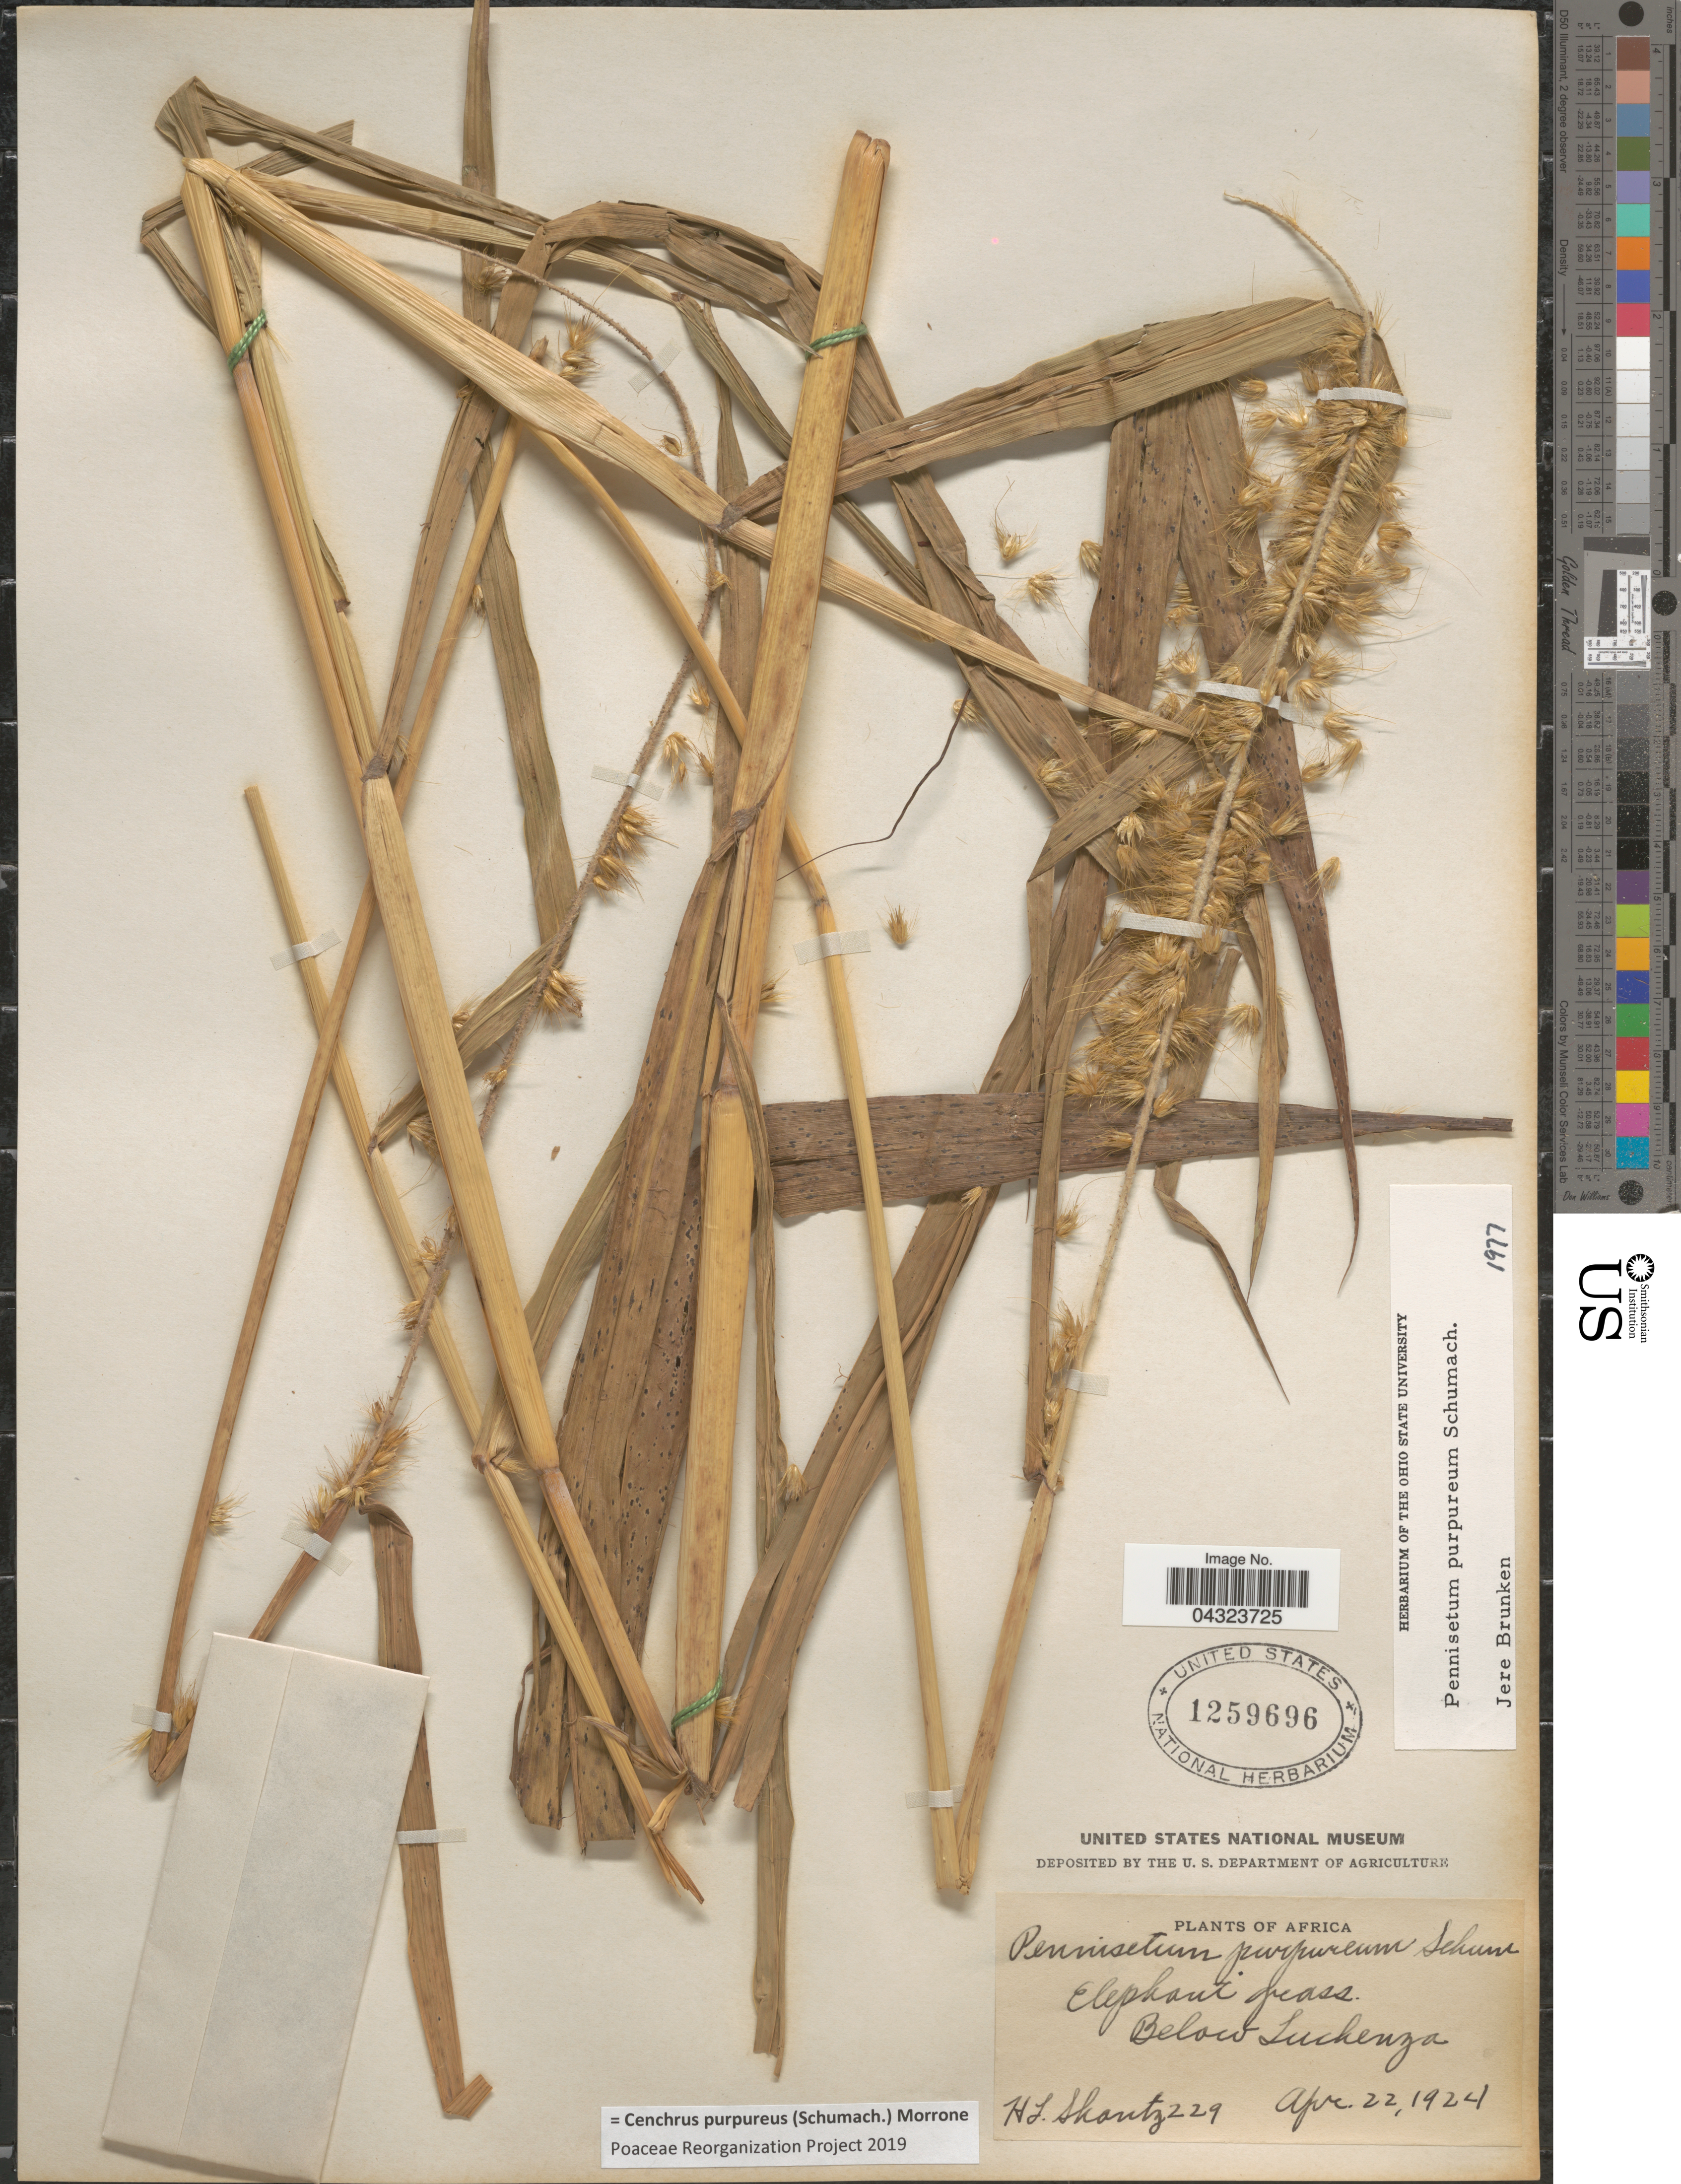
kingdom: Plantae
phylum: Tracheophyta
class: Liliopsida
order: Poales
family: Poaceae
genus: Cenchrus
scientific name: Cenchrus purpureus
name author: (Schumach.) Morrone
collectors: H. Shantz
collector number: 229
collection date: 1924-04-22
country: Malawi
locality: Africa. Elephant grass. Below Luckenza.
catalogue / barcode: US 1259696